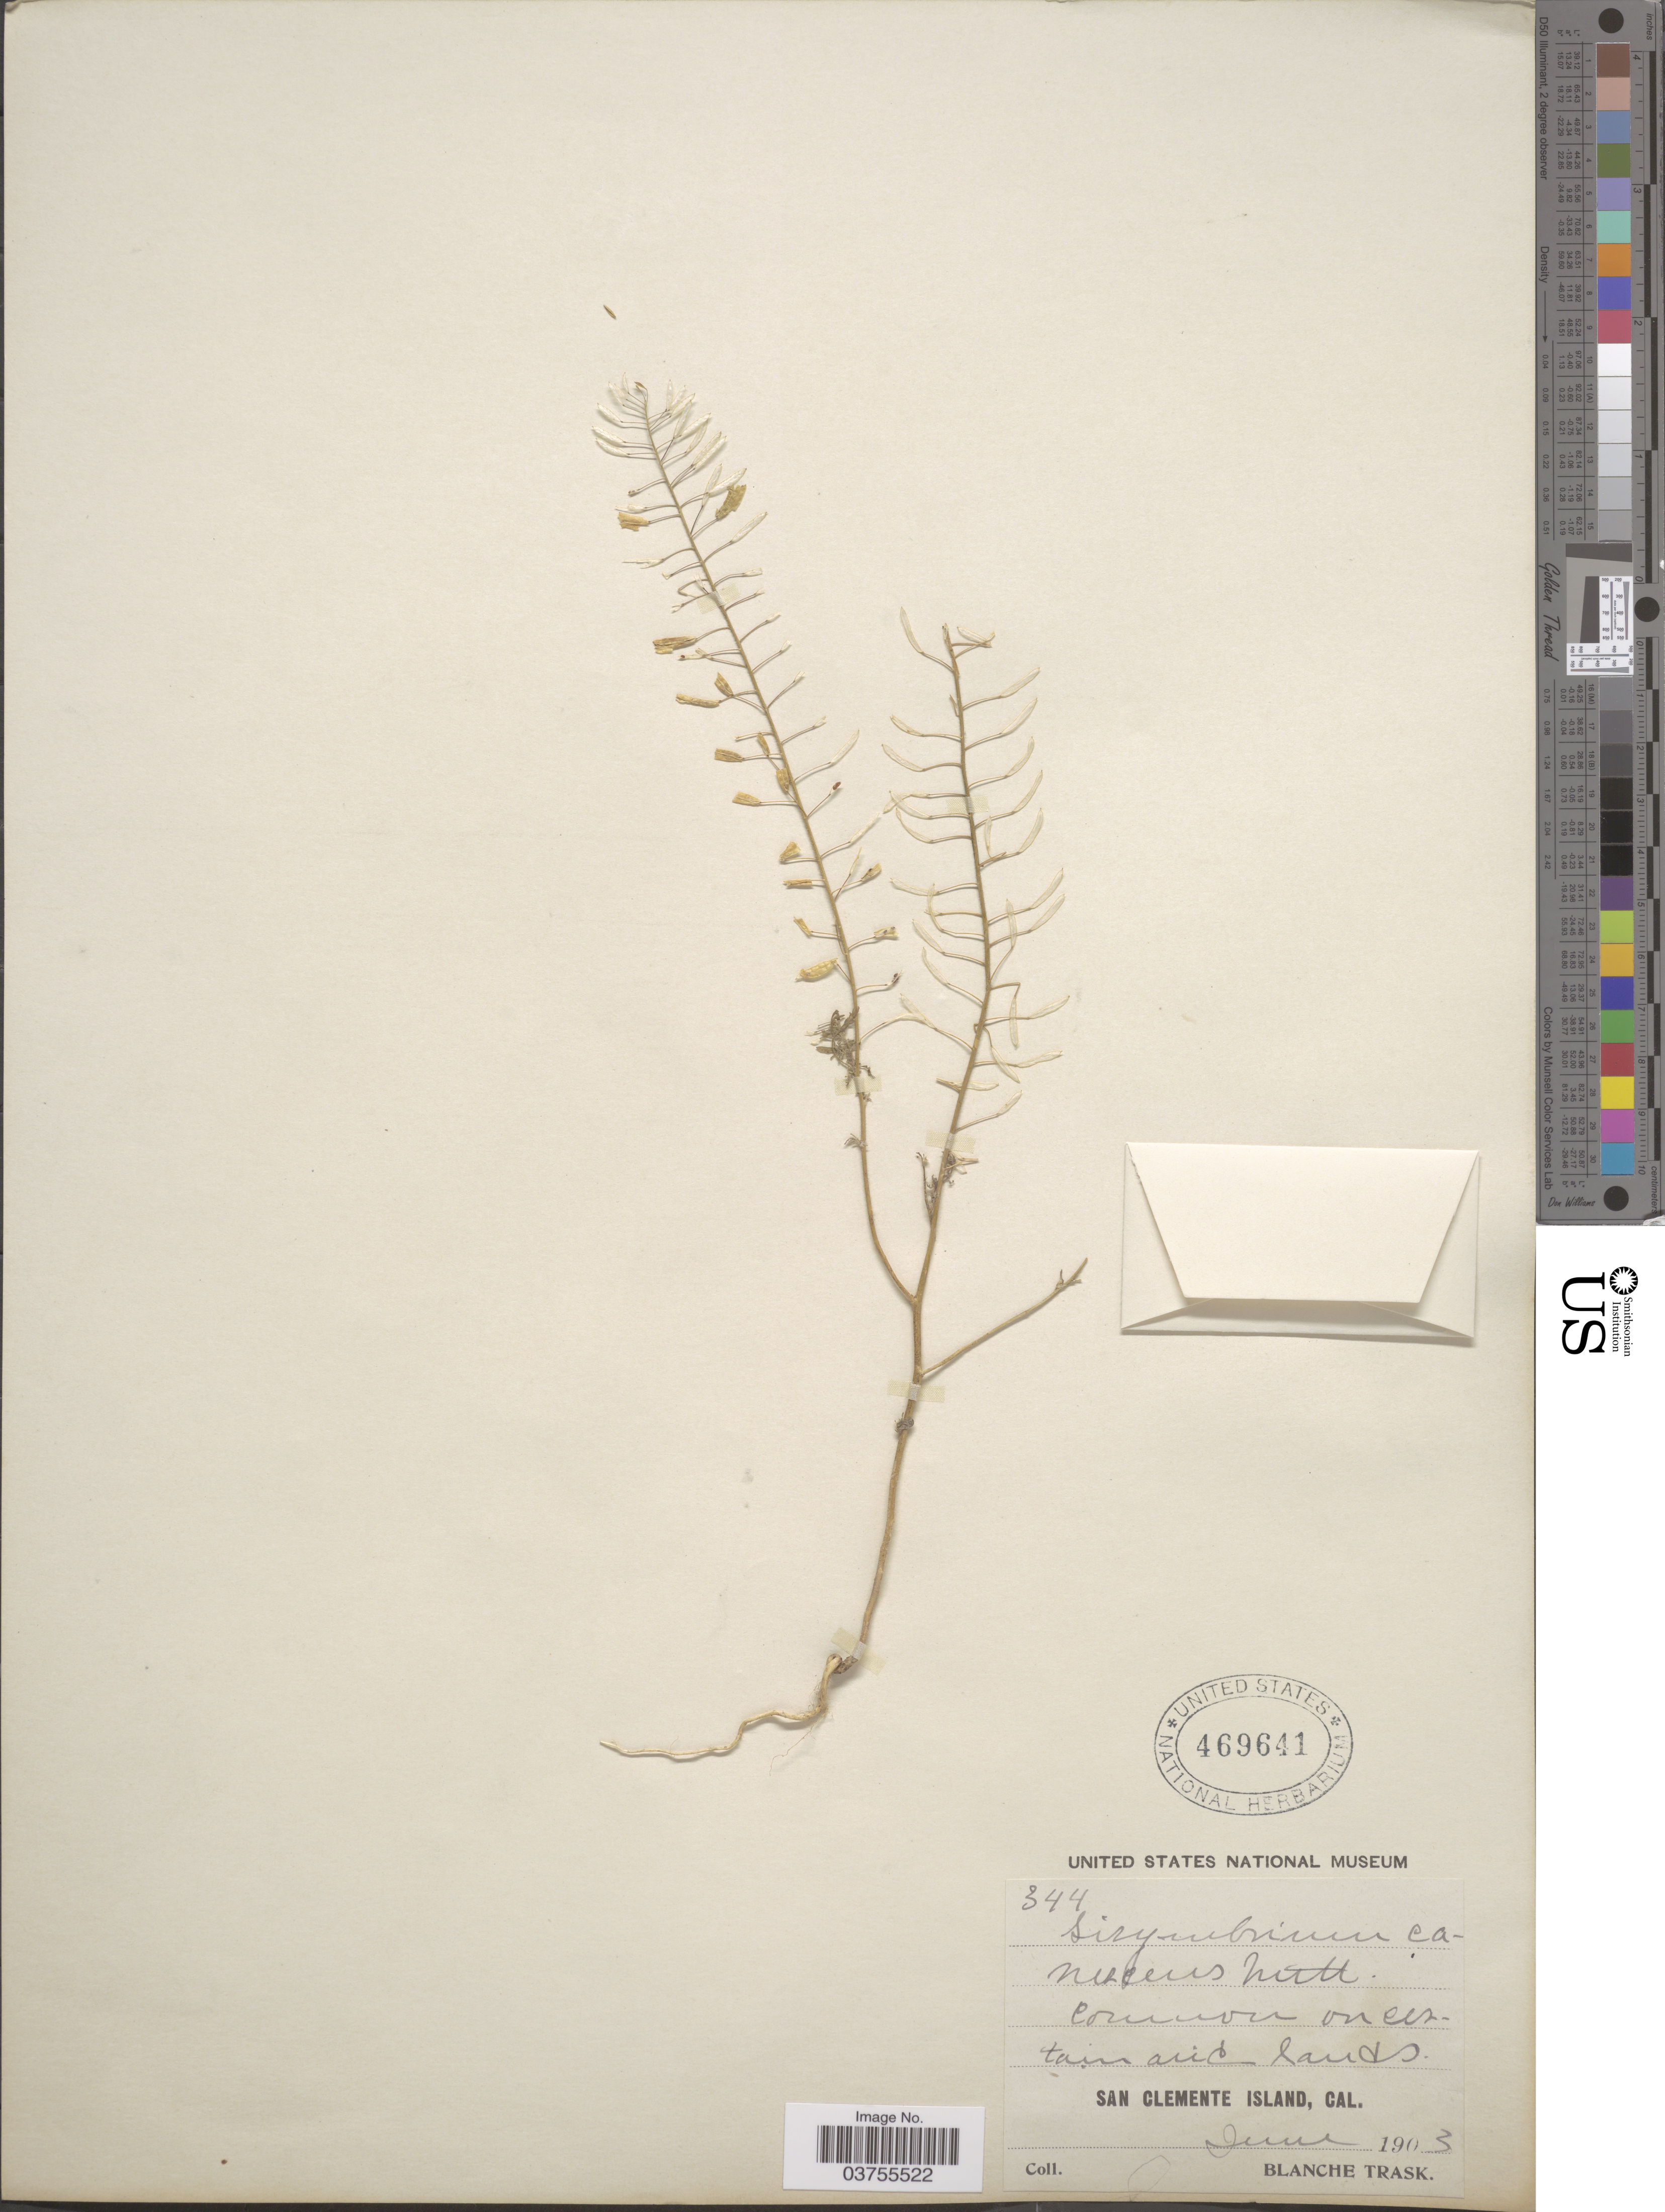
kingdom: Plantae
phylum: Tracheophyta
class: Magnoliopsida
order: Brassicales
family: Brassicaceae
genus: Descurainia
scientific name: Descurainia sp.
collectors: B. Trask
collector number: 344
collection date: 1903-06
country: United States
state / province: California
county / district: Los Angeles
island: San Clemente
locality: San Clemente Island.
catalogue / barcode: US 469641